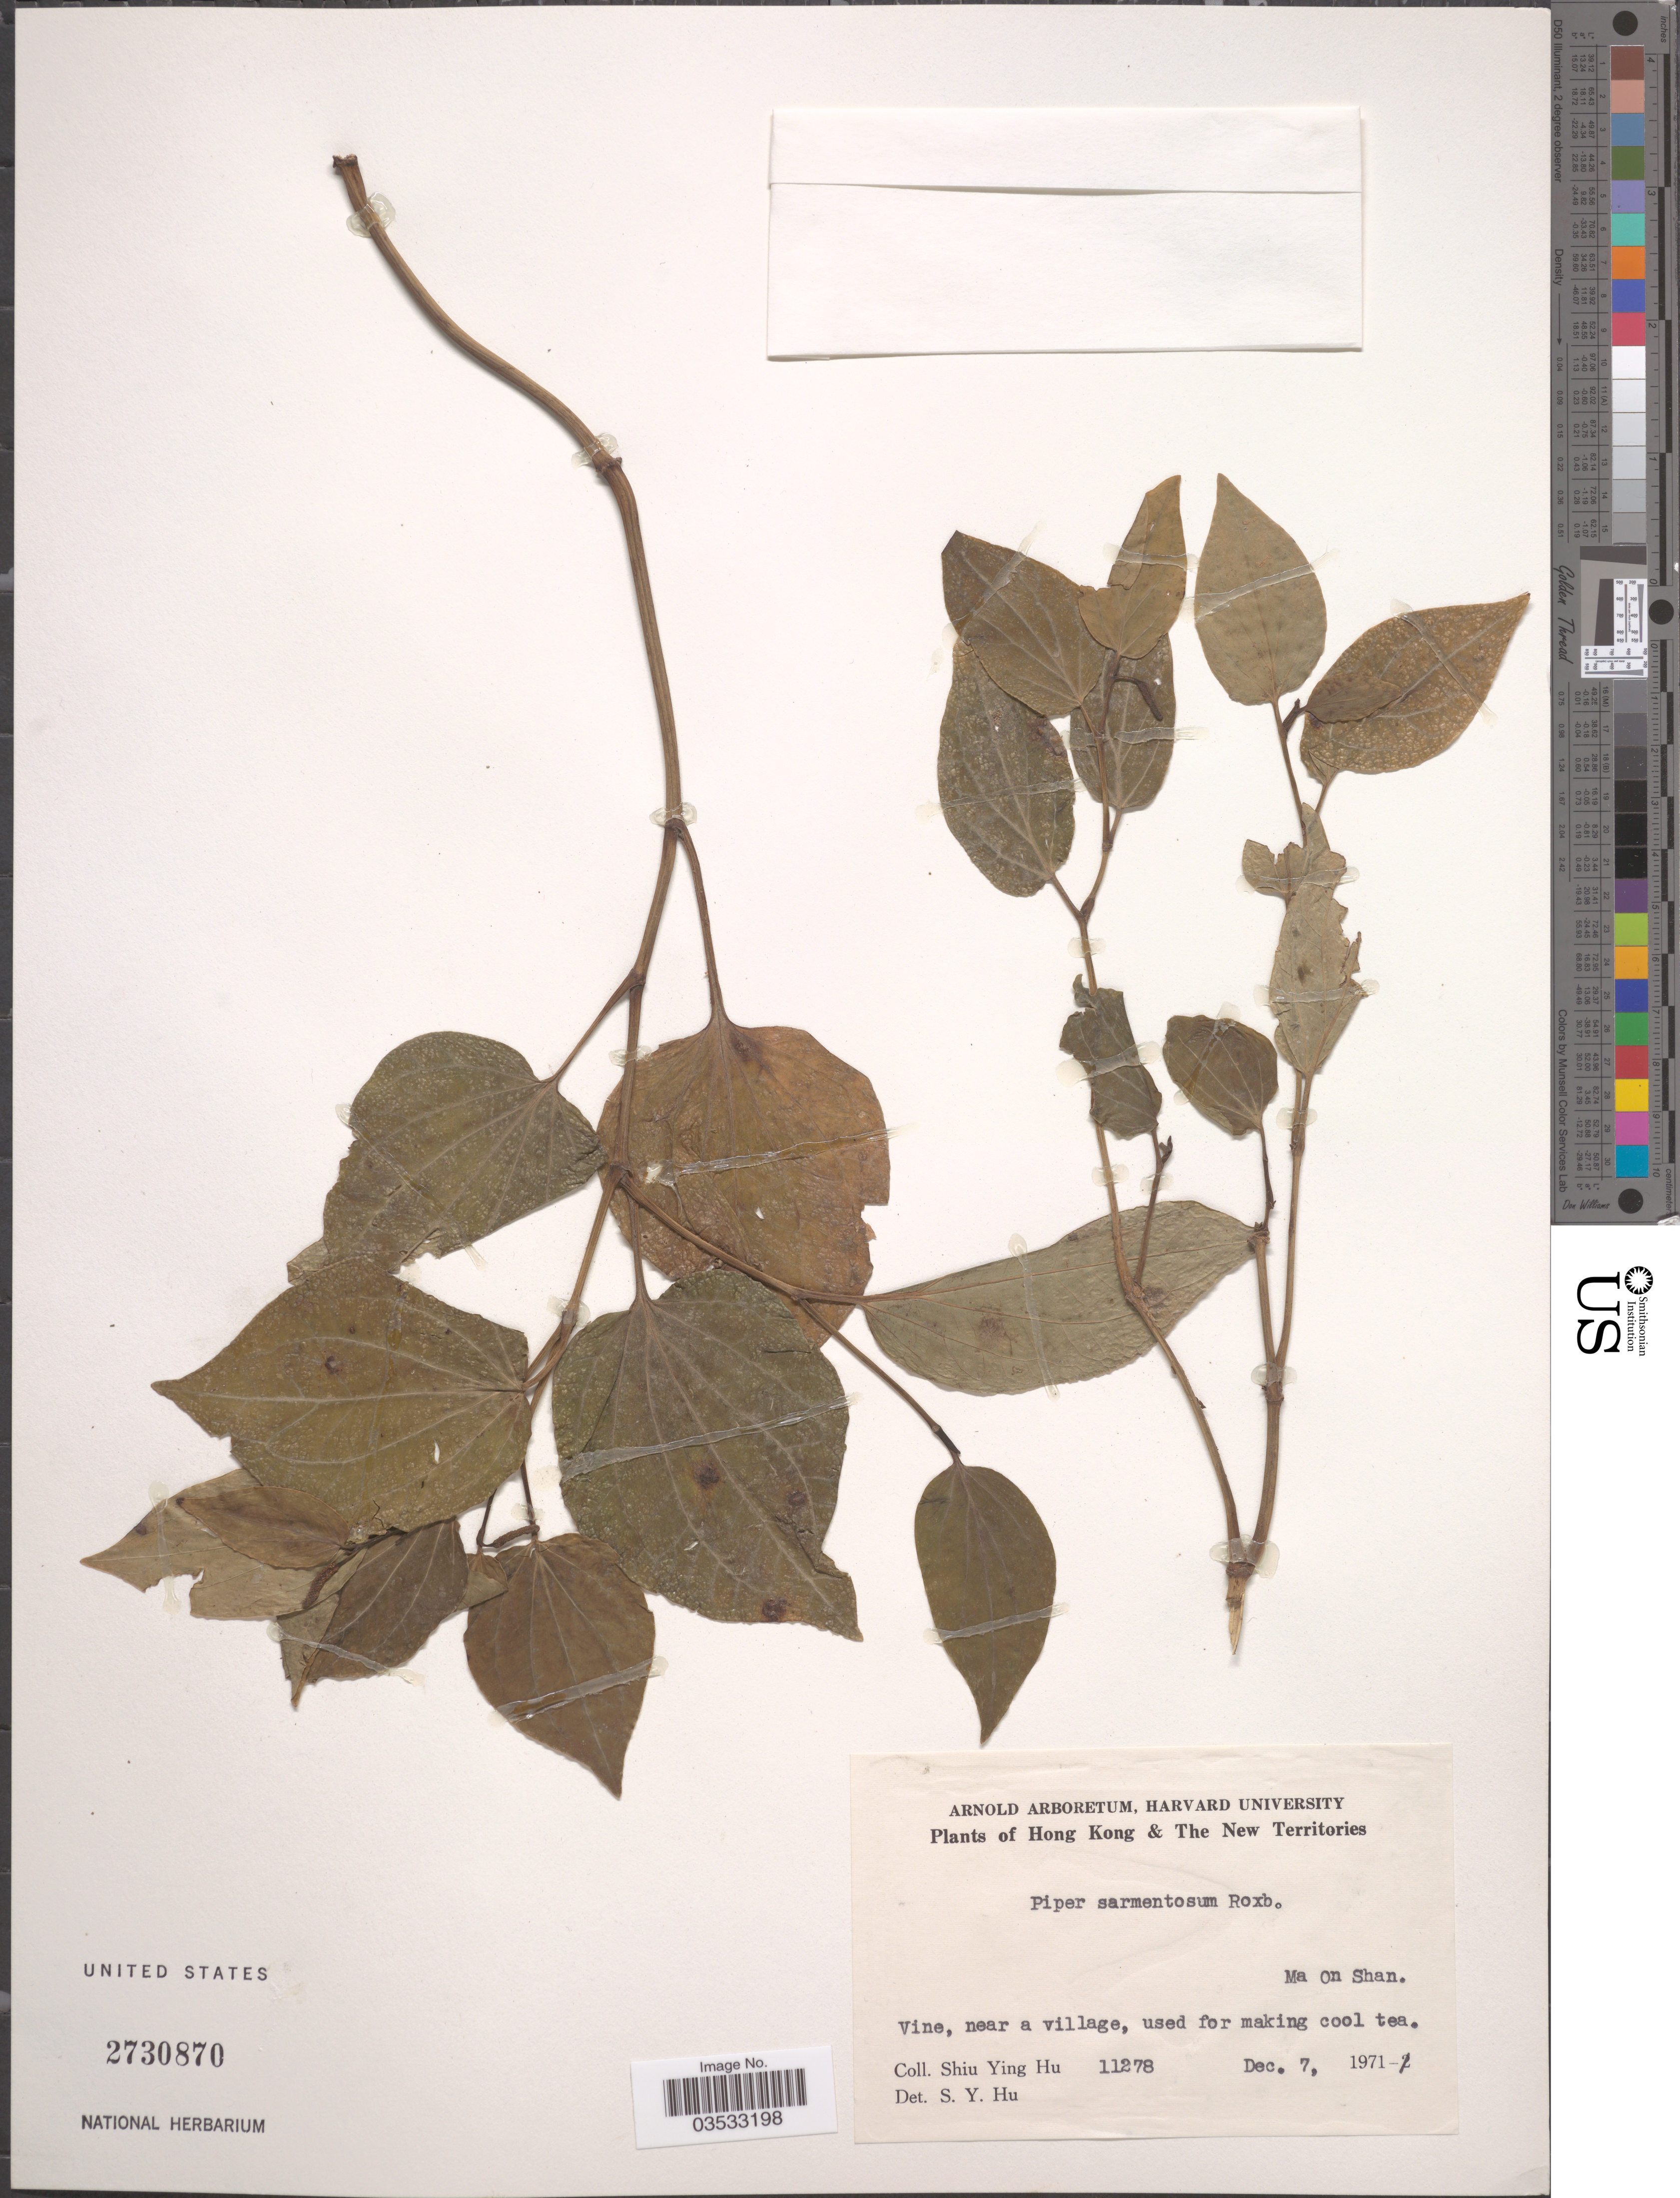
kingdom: Plantae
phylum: Tracheophyta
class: Magnoliopsida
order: Piperales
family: Piperaceae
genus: Piper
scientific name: Piper sarmentosum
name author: Roxb.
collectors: S. Y. Hu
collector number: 11278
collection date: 1971-12-07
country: China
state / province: Hong Kong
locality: The New Territories, Ma On Shan.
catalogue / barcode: US 2730870